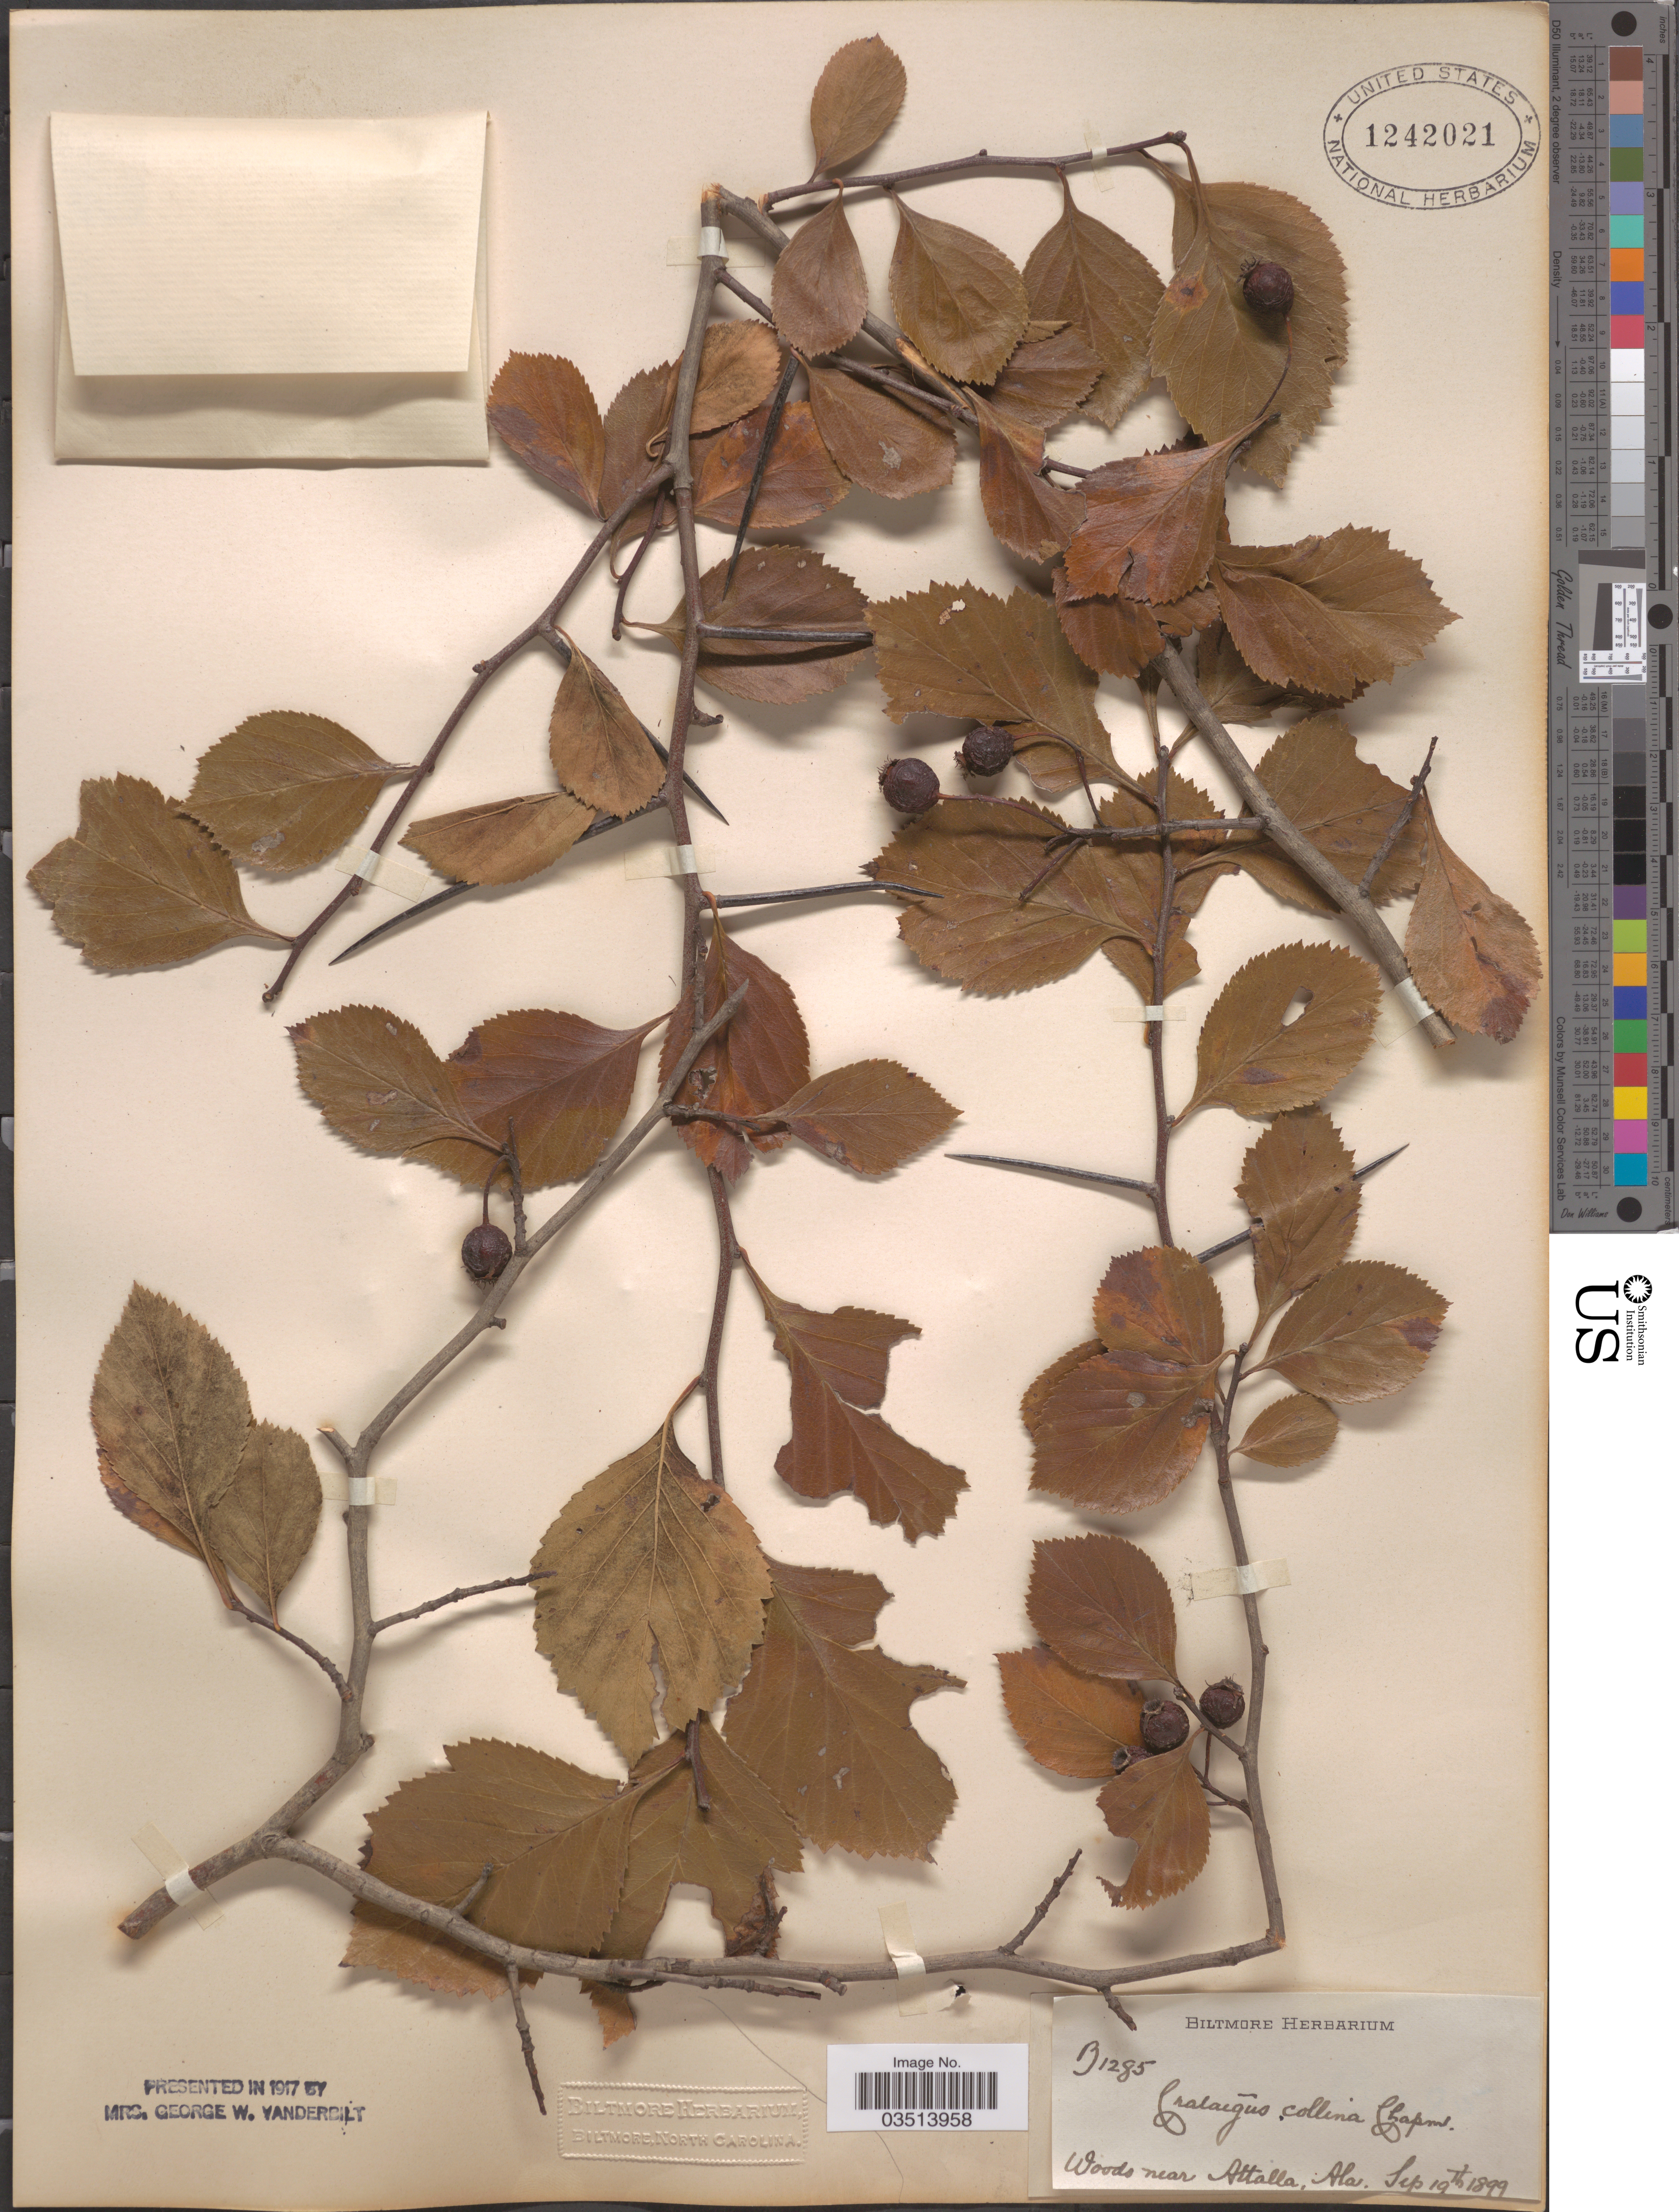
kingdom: Plantae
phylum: Tracheophyta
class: Magnoliopsida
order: Rosales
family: Rosaceae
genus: Crataegus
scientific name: Crataegus collina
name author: Chapm.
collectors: ex herb. Biltmore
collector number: B1285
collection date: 1899-09-19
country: United States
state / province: Alabama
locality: Woods near Attalla.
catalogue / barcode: US 1242021